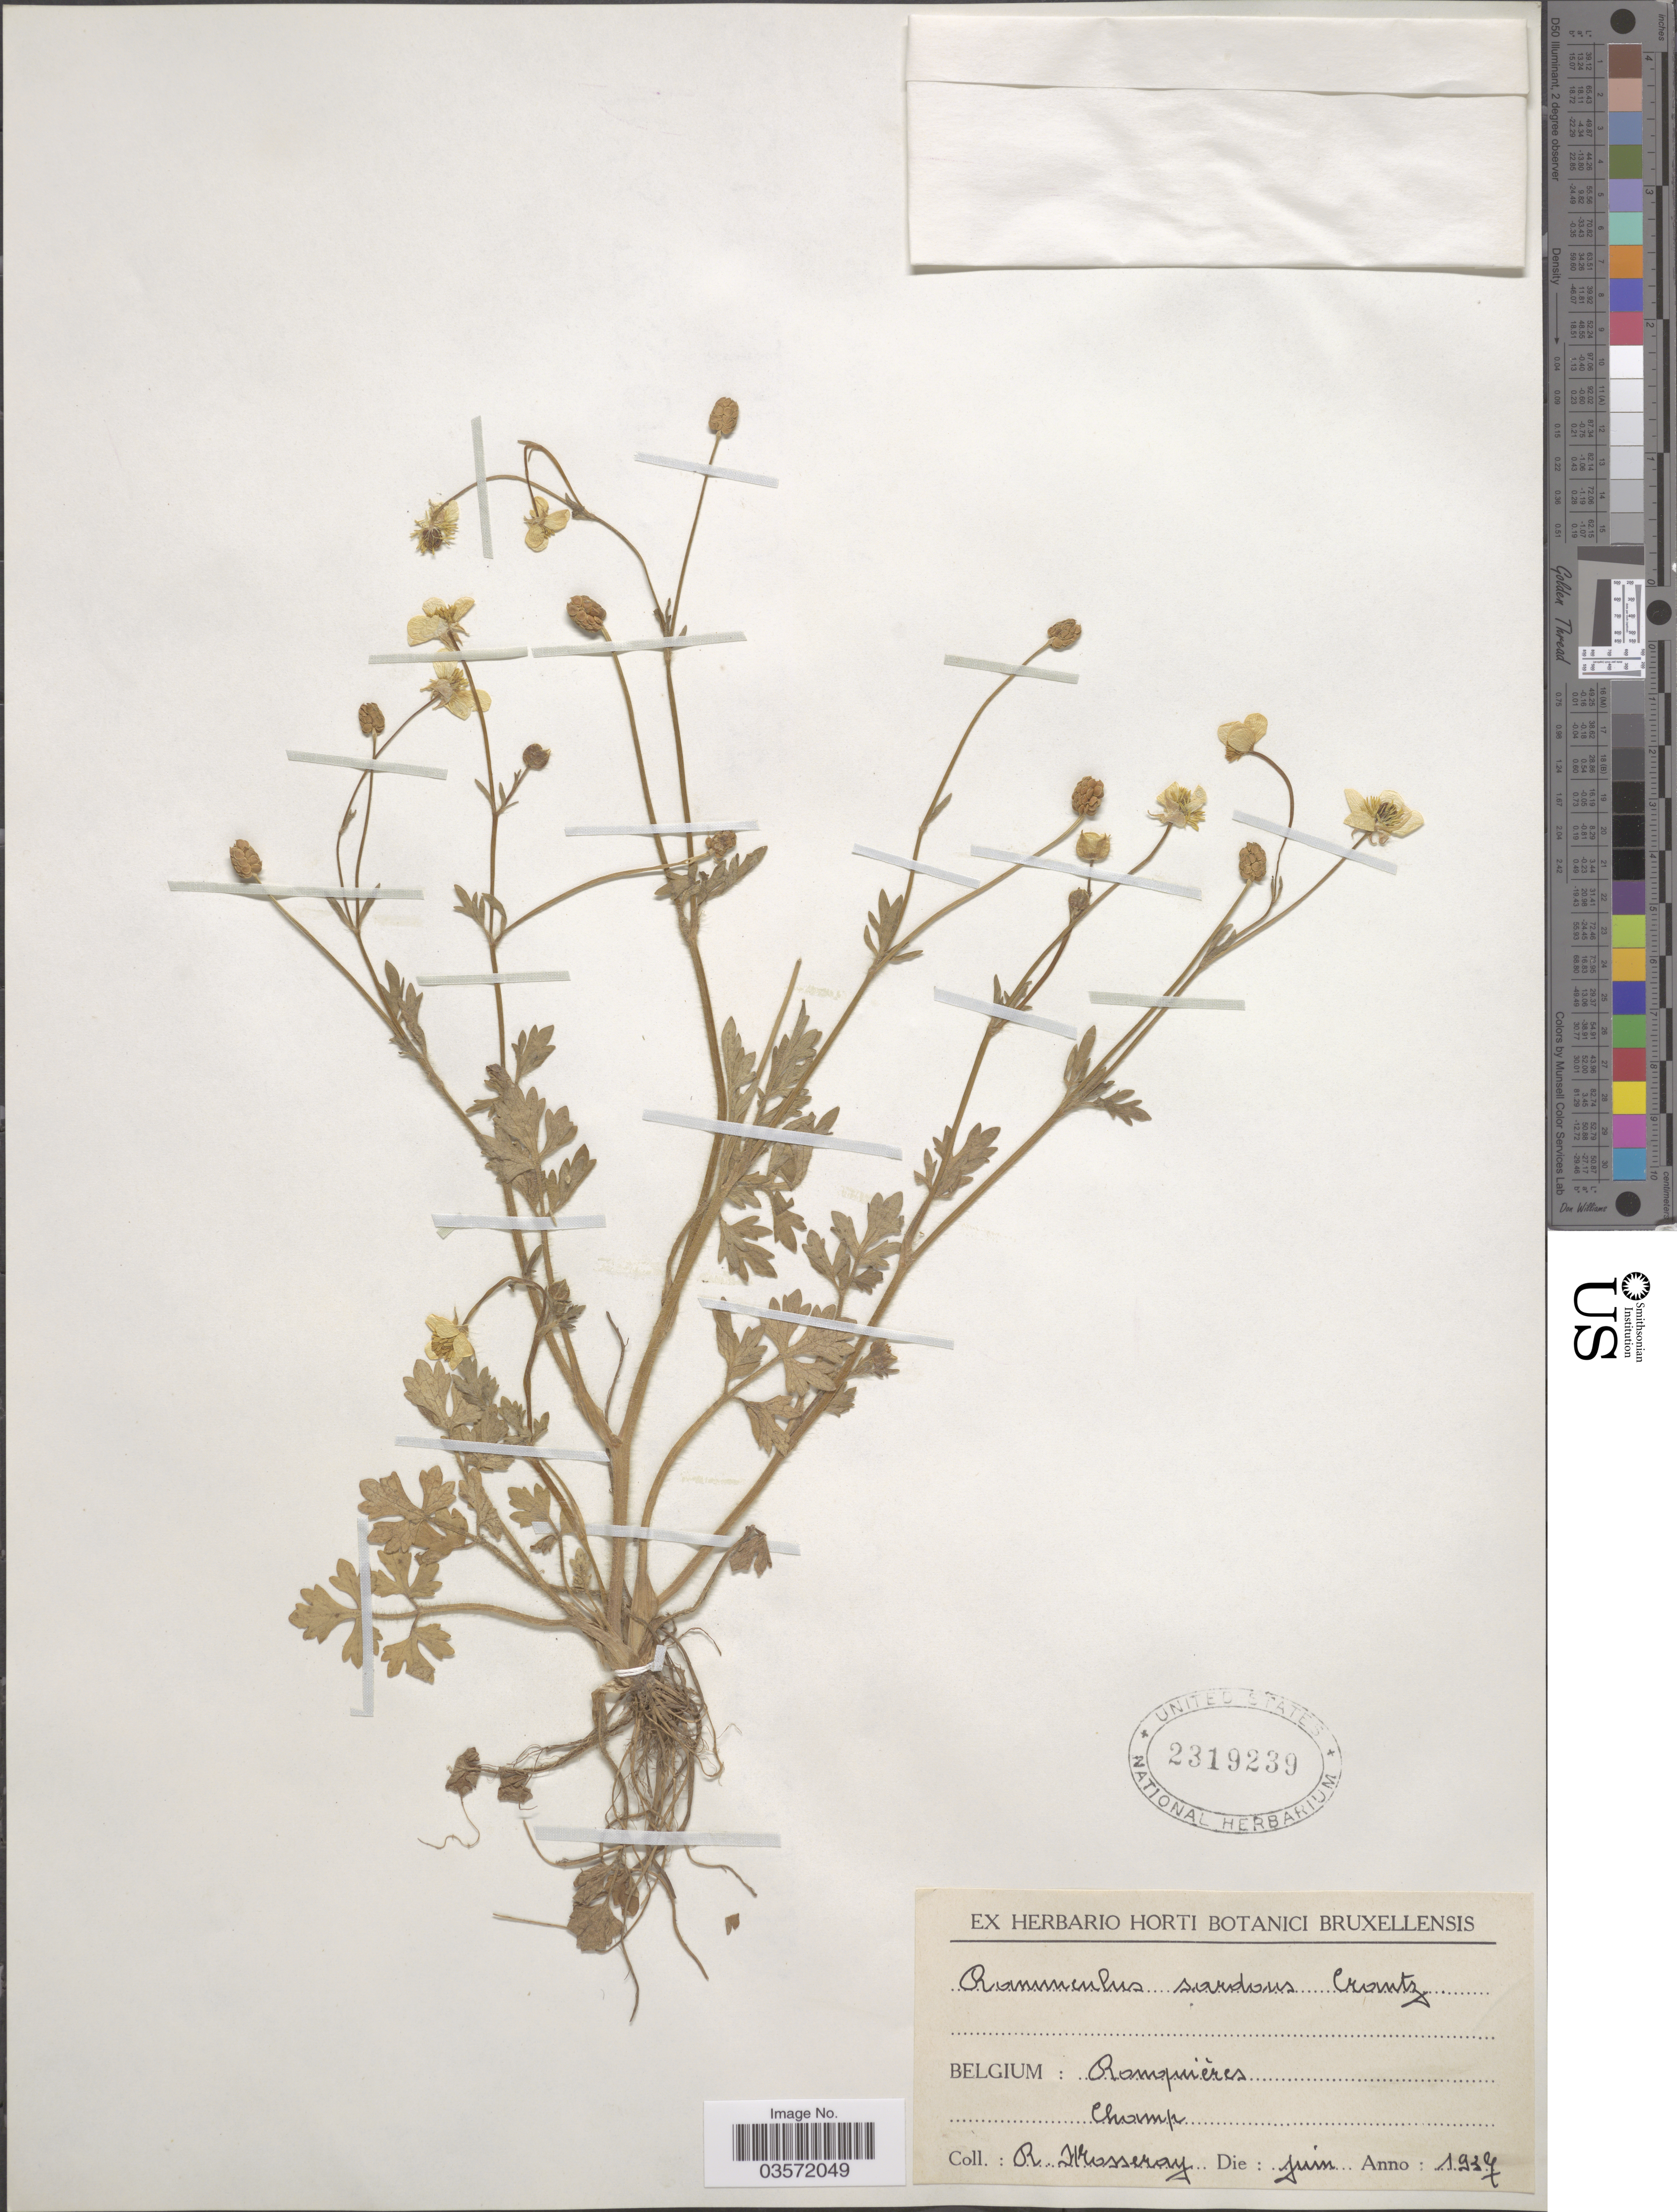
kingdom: Plantae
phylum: Tracheophyta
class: Magnoliopsida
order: Ranunculales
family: Ranunculaceae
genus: Ranunculus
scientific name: Ranunculus sardous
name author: Crantz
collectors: R. Mosseray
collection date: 1937-06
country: Belgium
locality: Romquieres. Champ.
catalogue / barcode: US 2319239